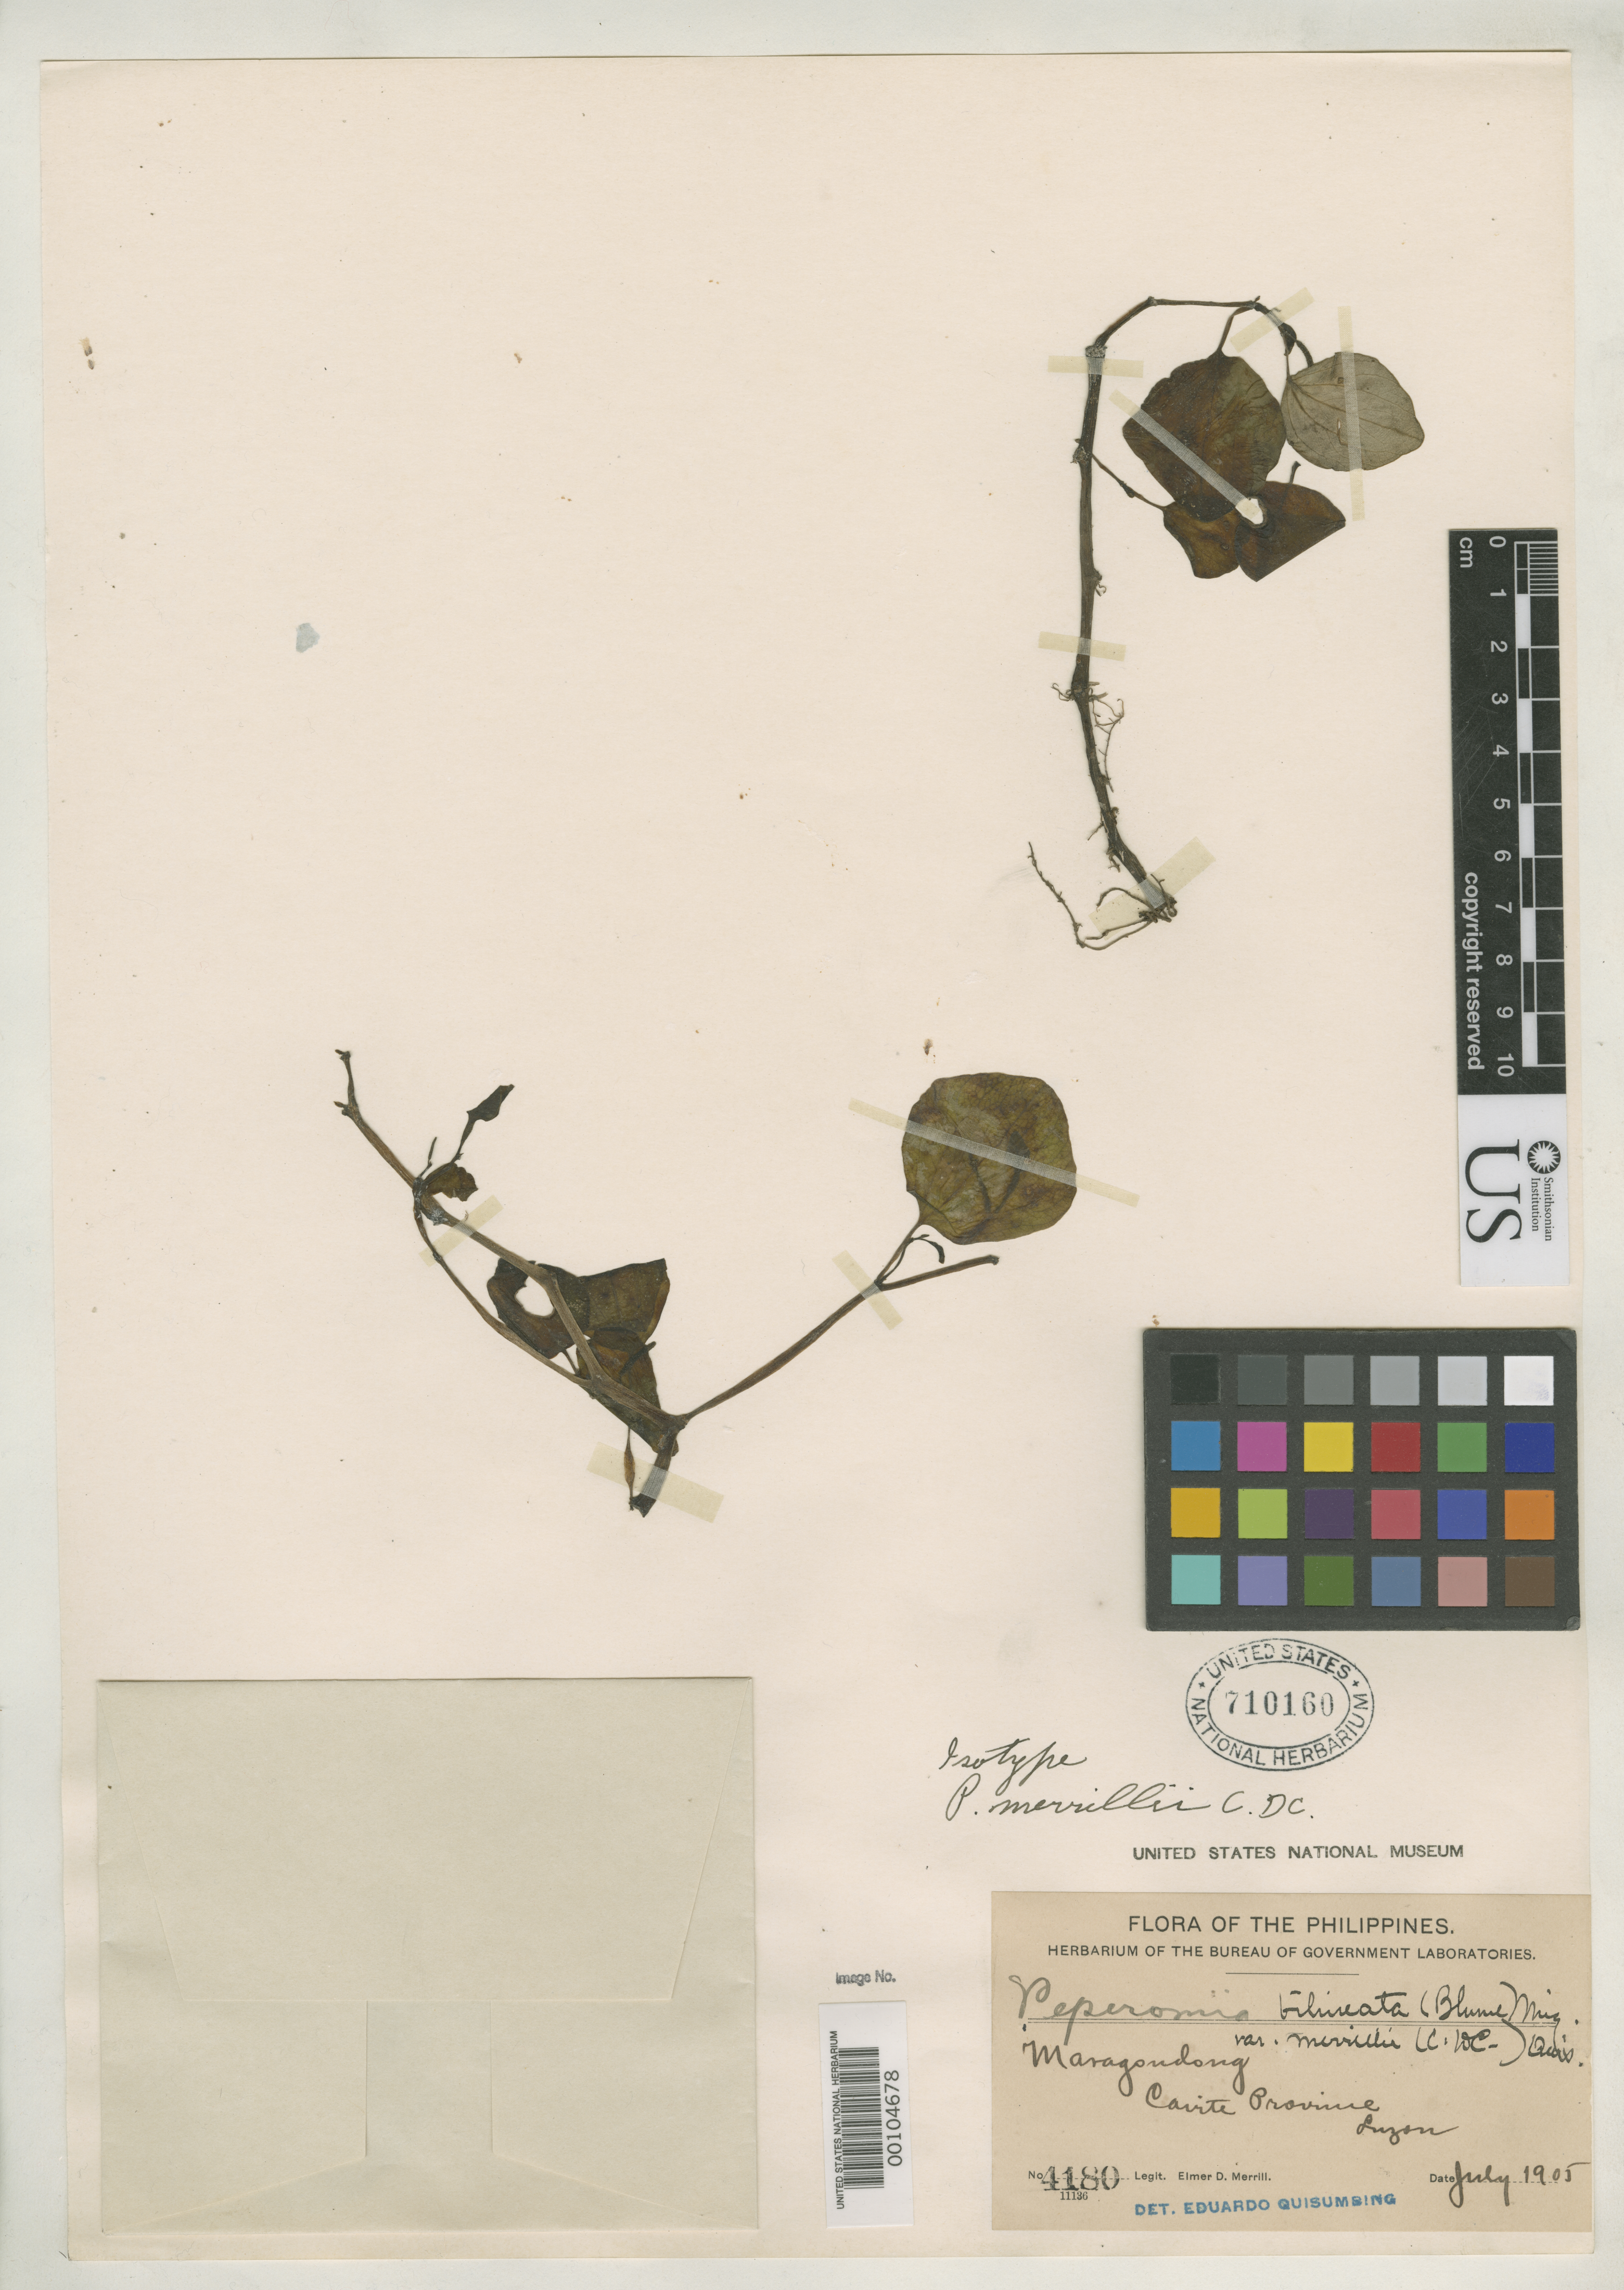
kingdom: Plantae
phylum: Tracheophyta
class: Magnoliopsida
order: Piperales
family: Piperaceae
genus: Peperomia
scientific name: Peperomia merrillii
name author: C. DC.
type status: Isotype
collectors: E. D. Merrill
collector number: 4180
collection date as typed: Jul 1905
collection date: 1905-07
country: Philippines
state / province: Calabarzon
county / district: Cavite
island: Luzon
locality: Maragondong.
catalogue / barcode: US 710160